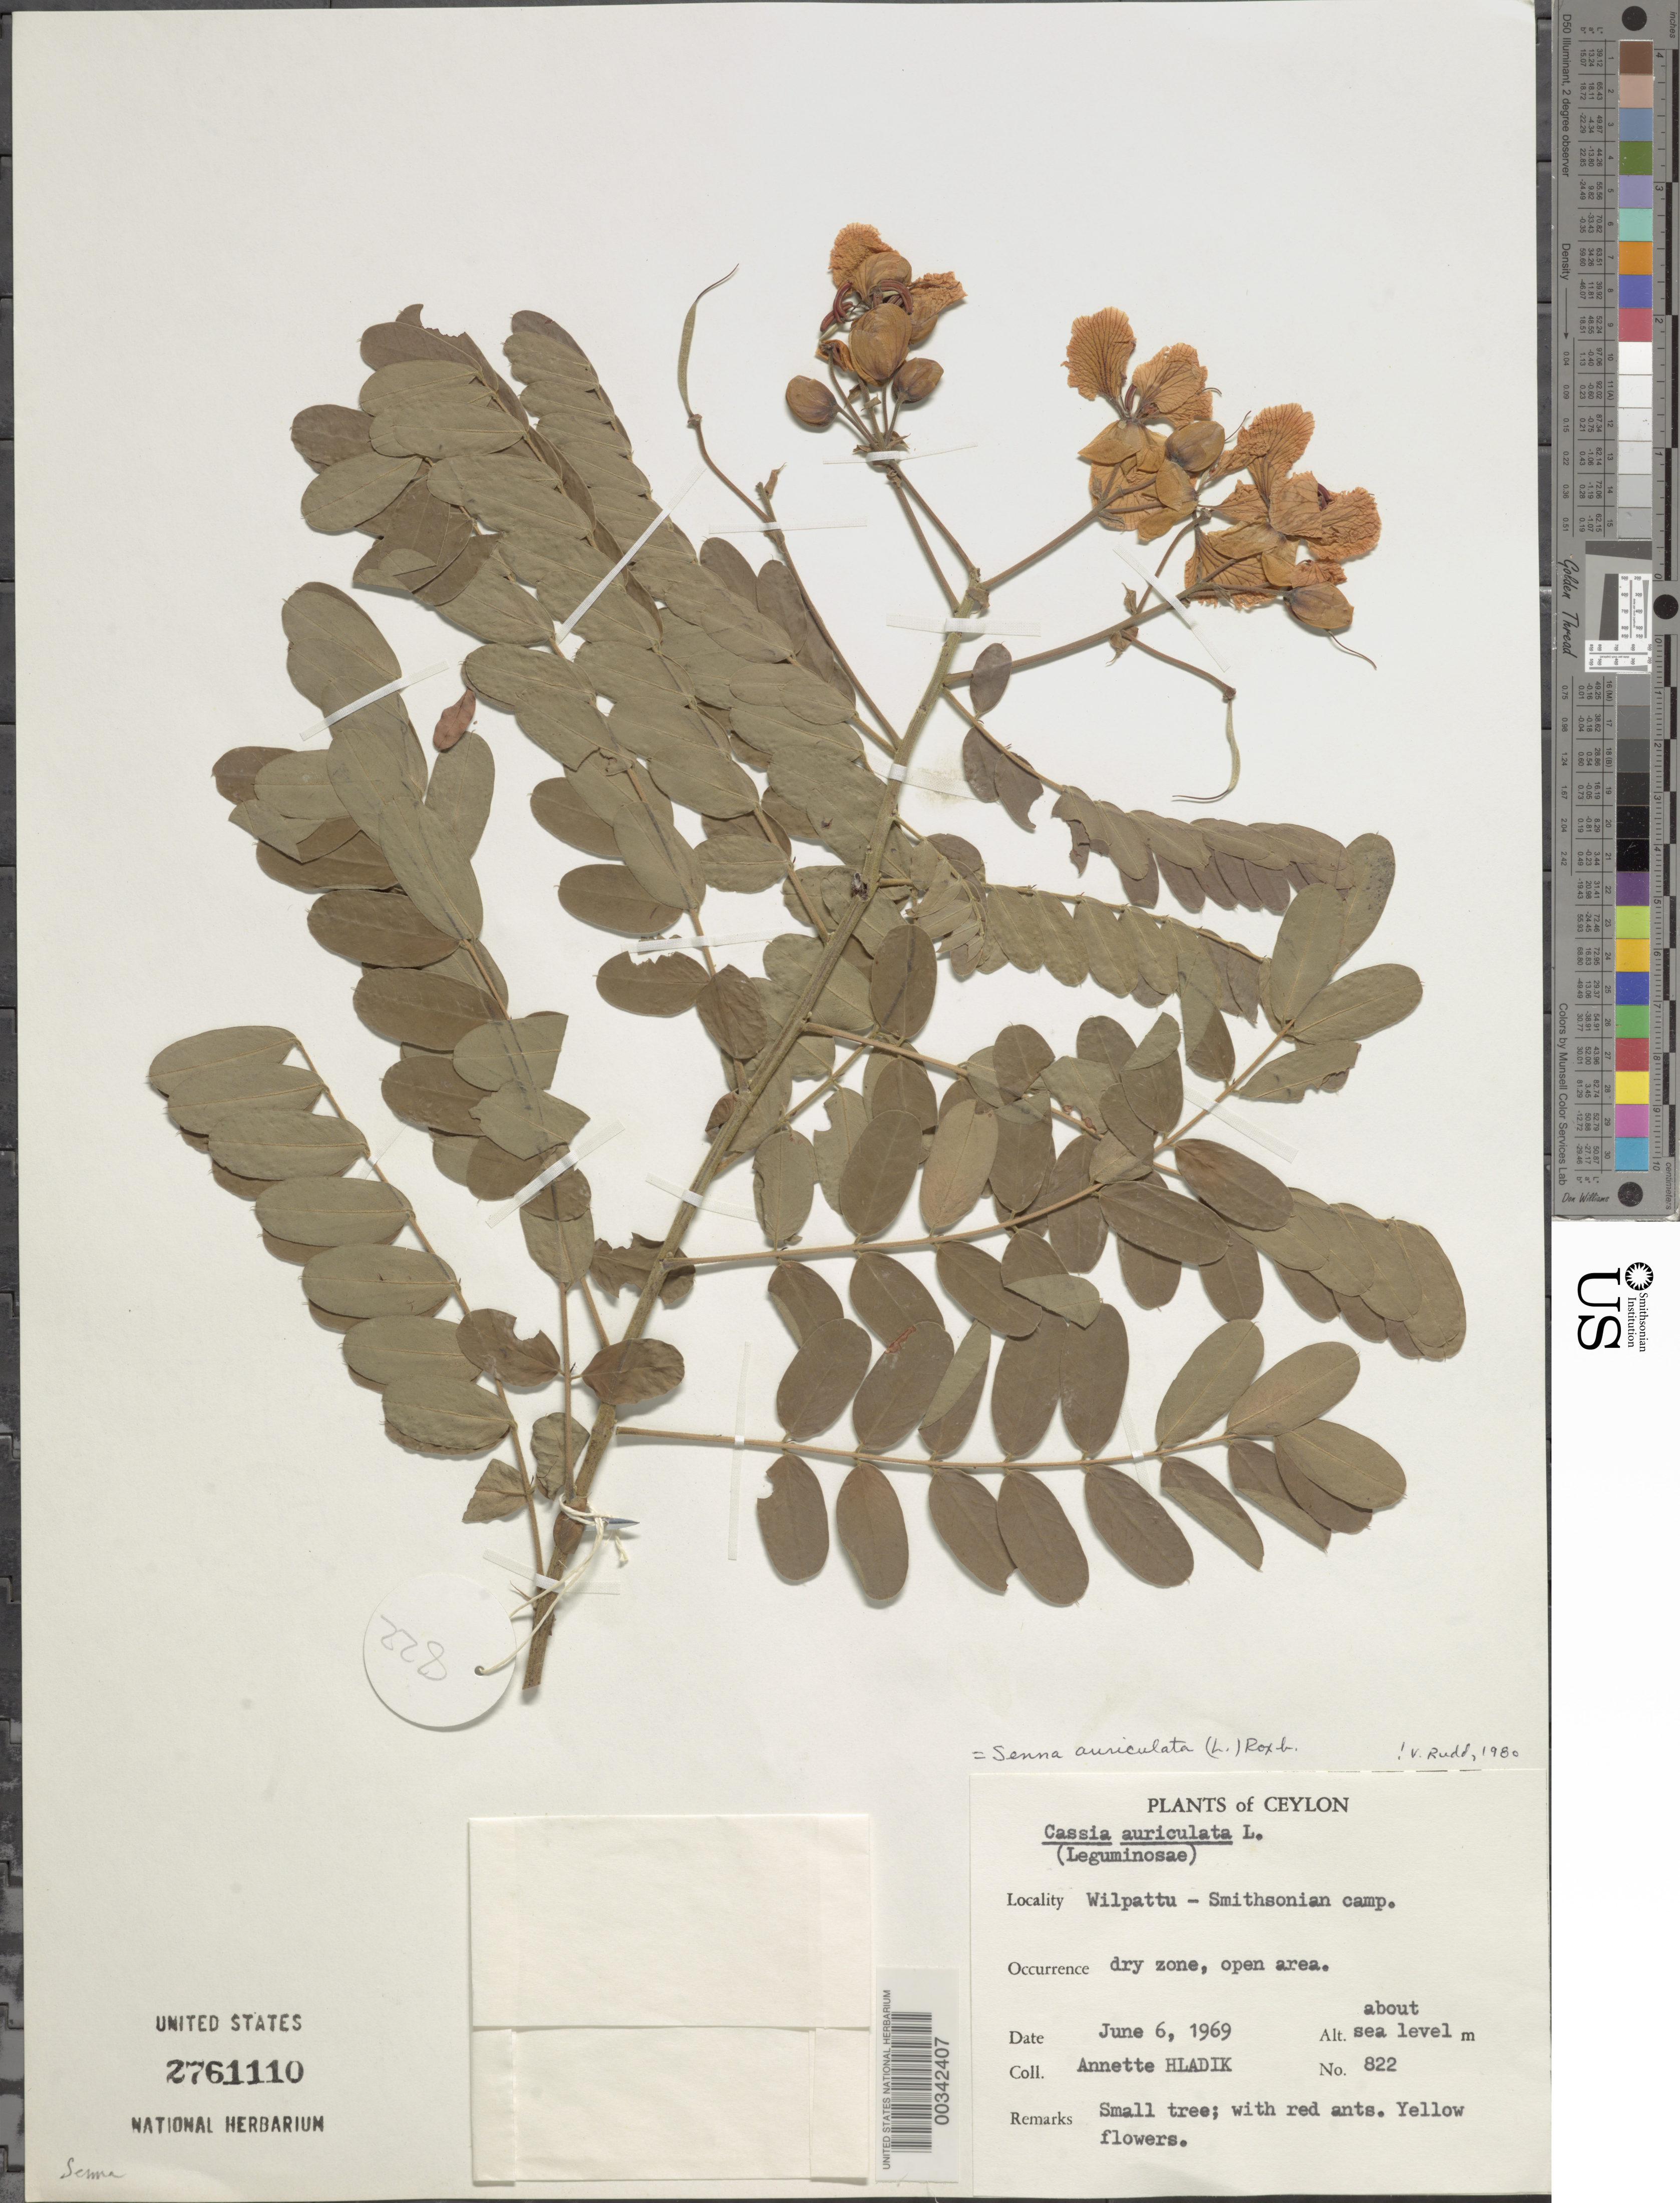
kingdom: Plantae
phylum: Tracheophyta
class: Magnoliopsida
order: Fabales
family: Fabaceae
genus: Senna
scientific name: Senna auriculata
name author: (L.) Roxb.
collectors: A. Hladik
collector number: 822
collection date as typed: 06 Jun 1969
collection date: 1969-06-06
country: Sri Lanka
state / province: North Central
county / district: Anuradhapura Dist.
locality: Wilpattu- smithsonian camp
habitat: Dry zone, open area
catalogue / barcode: US 2761110